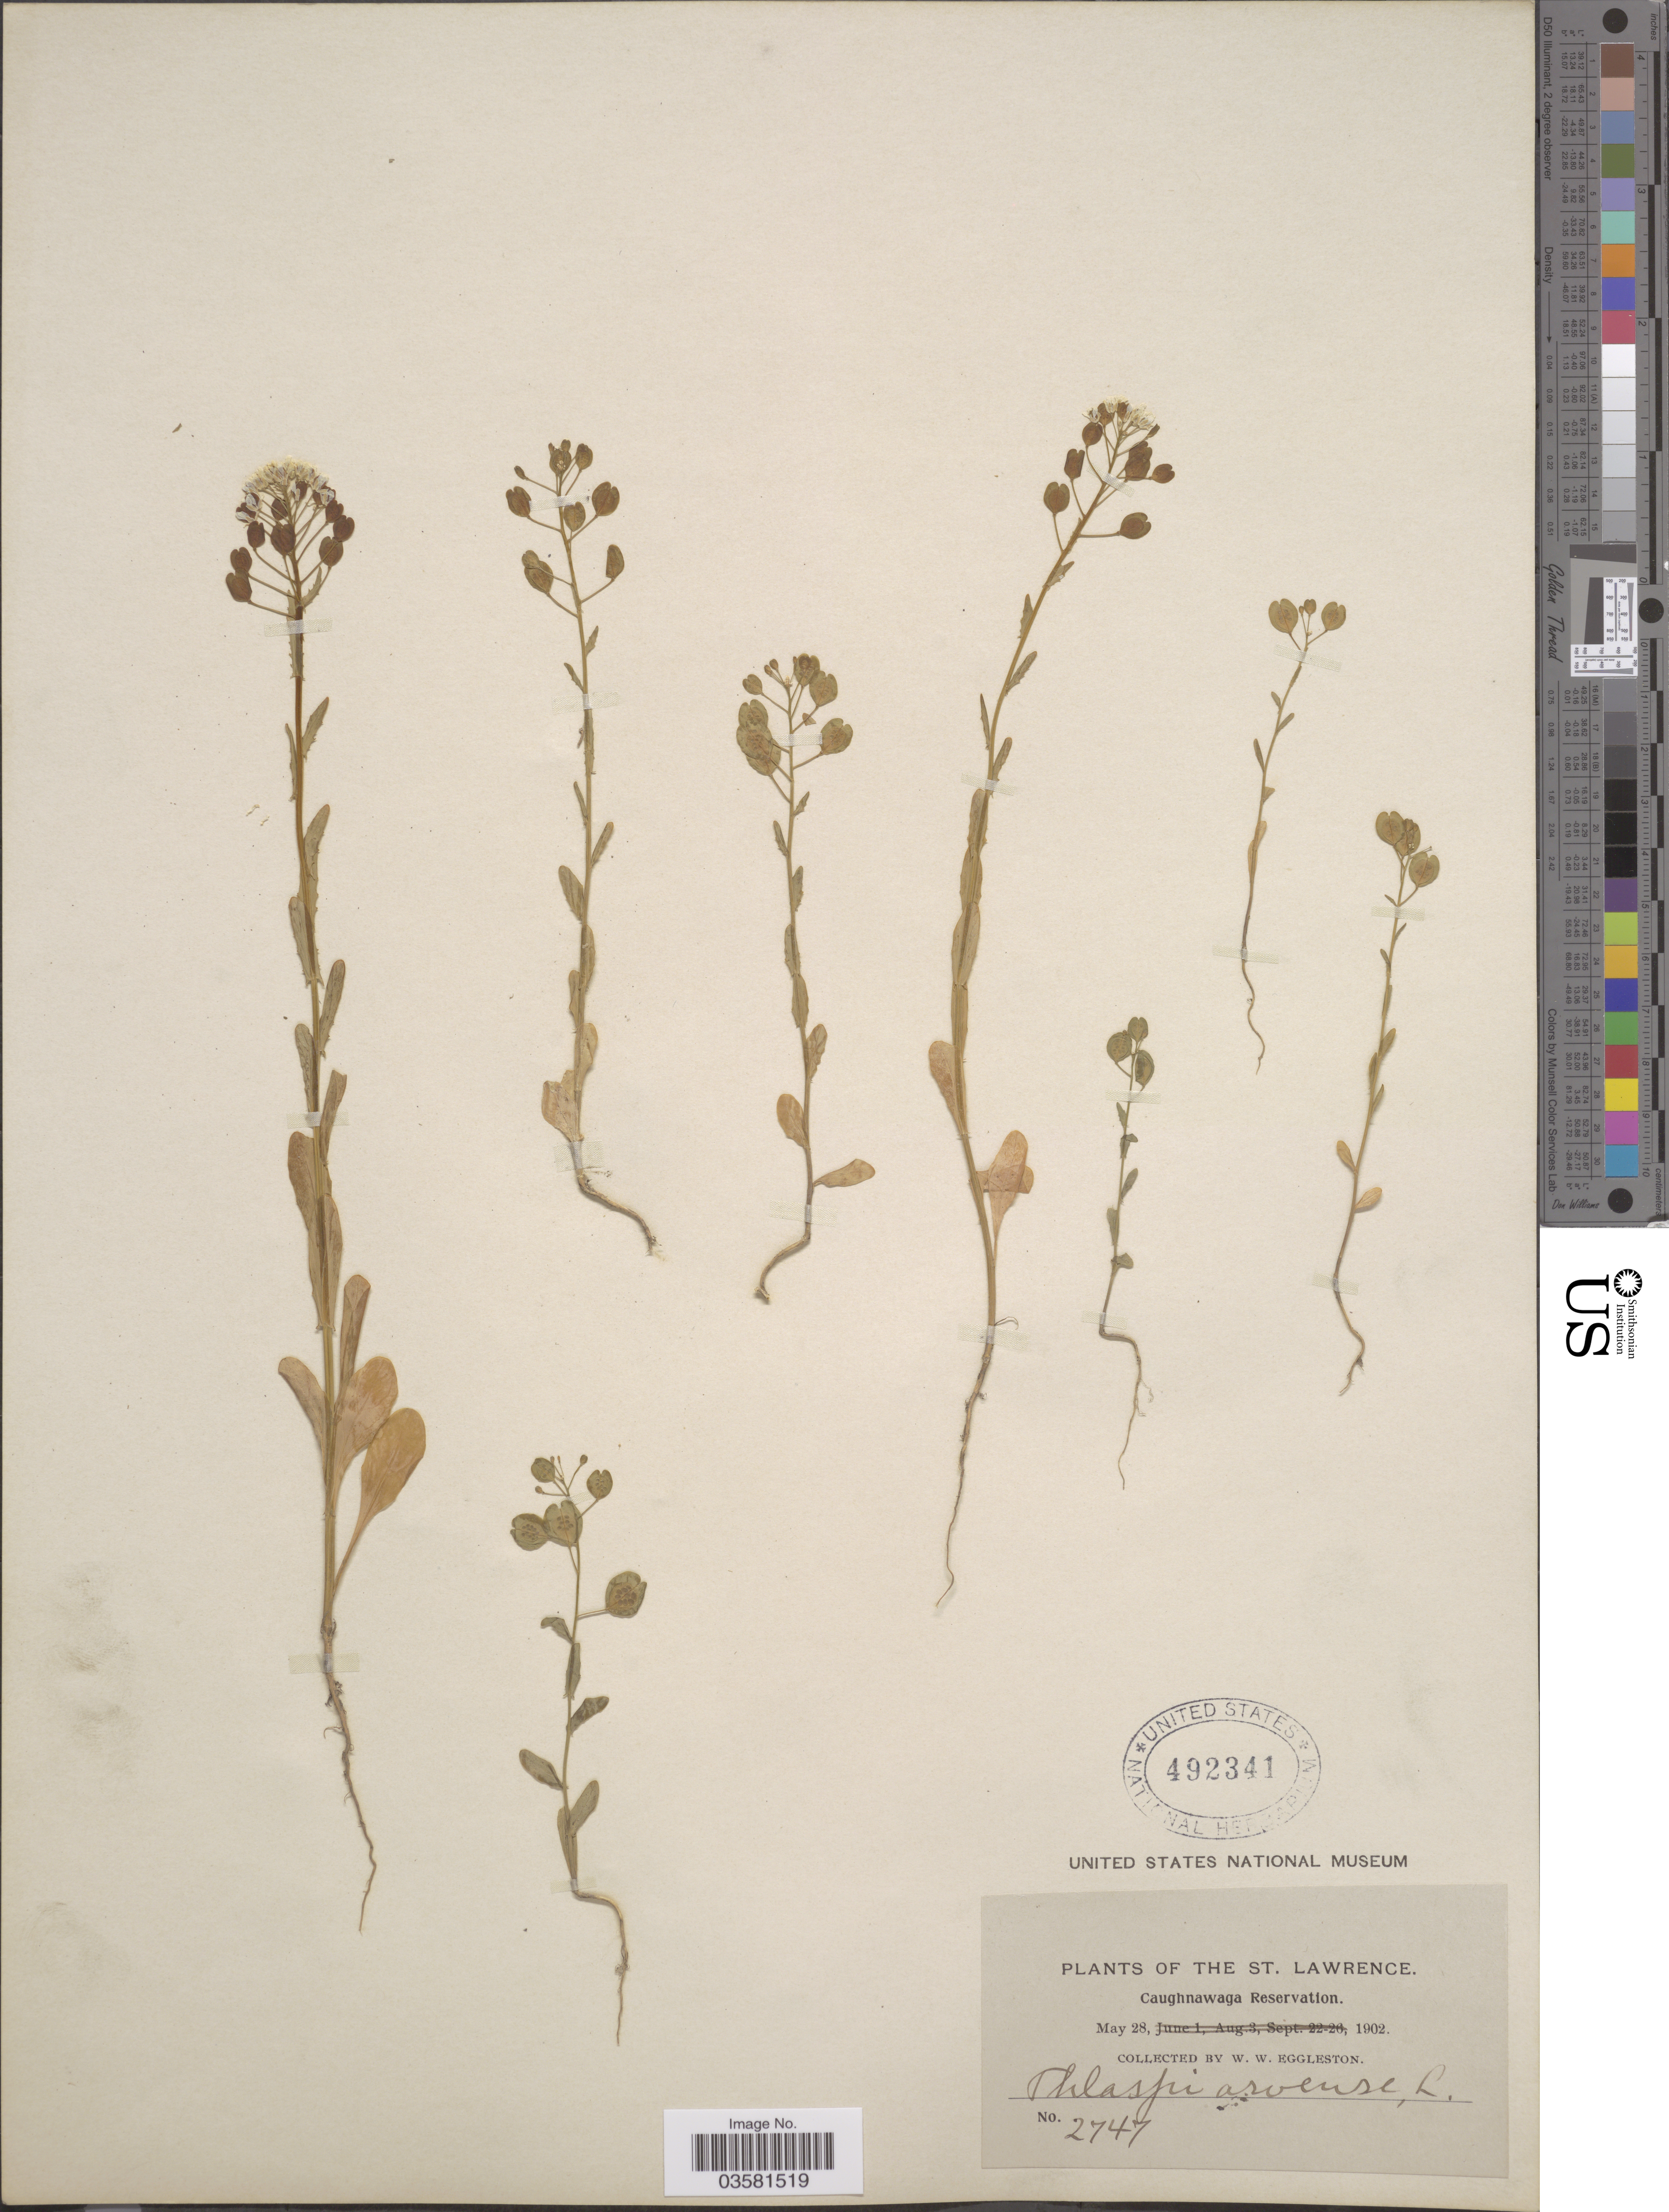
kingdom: Plantae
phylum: Tracheophyta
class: Magnoliopsida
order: Brassicales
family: Brassicaceae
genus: Thlaspi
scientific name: Thlaspi arvense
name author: L.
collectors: W. W. Eggleston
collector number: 2747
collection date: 1902-05-28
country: Canada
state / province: Quebec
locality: The St. Lawrence. Caughnawaga Reservation.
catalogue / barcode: US 492341